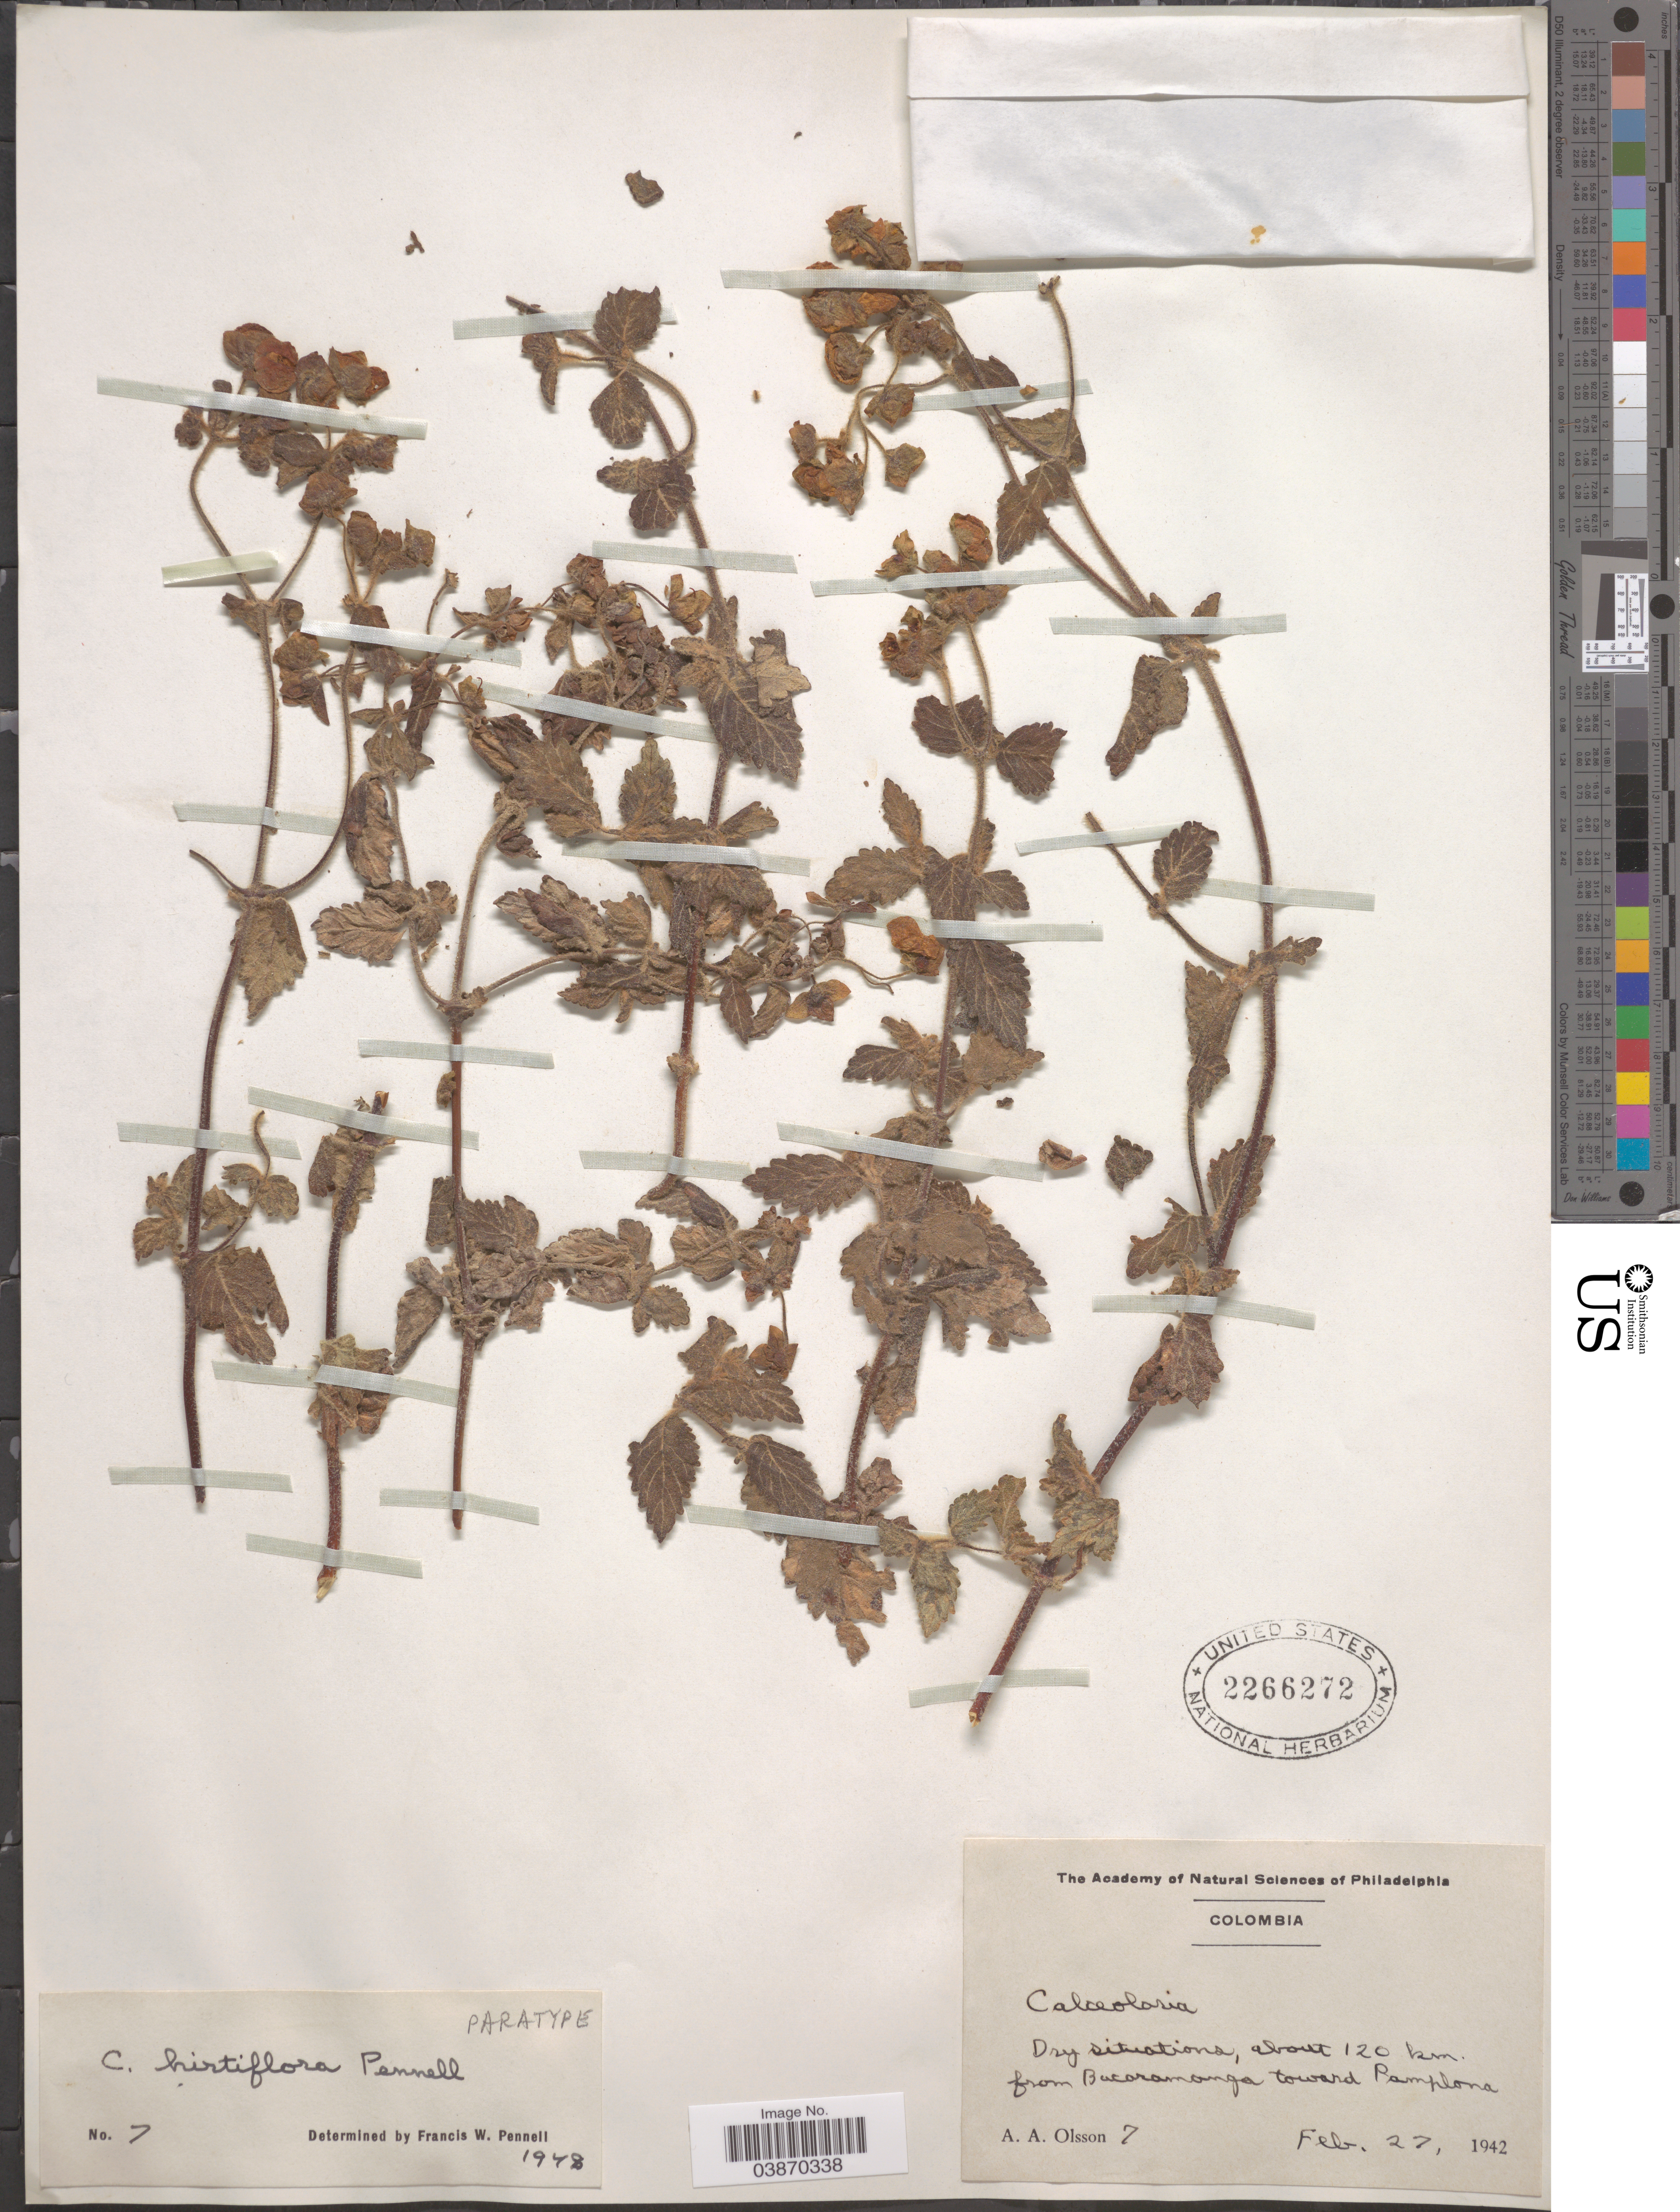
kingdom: Plantae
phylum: Tracheophyta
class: Magnoliopsida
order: Lamiales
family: Calceolariaceae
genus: Calceolaria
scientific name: Calceolaria hirtiflora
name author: Pennell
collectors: A. Olsson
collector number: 7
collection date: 1942-02-27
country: Colombia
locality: About 120 km. from Bucaramanga toward Pamplona.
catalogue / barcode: US 2266272